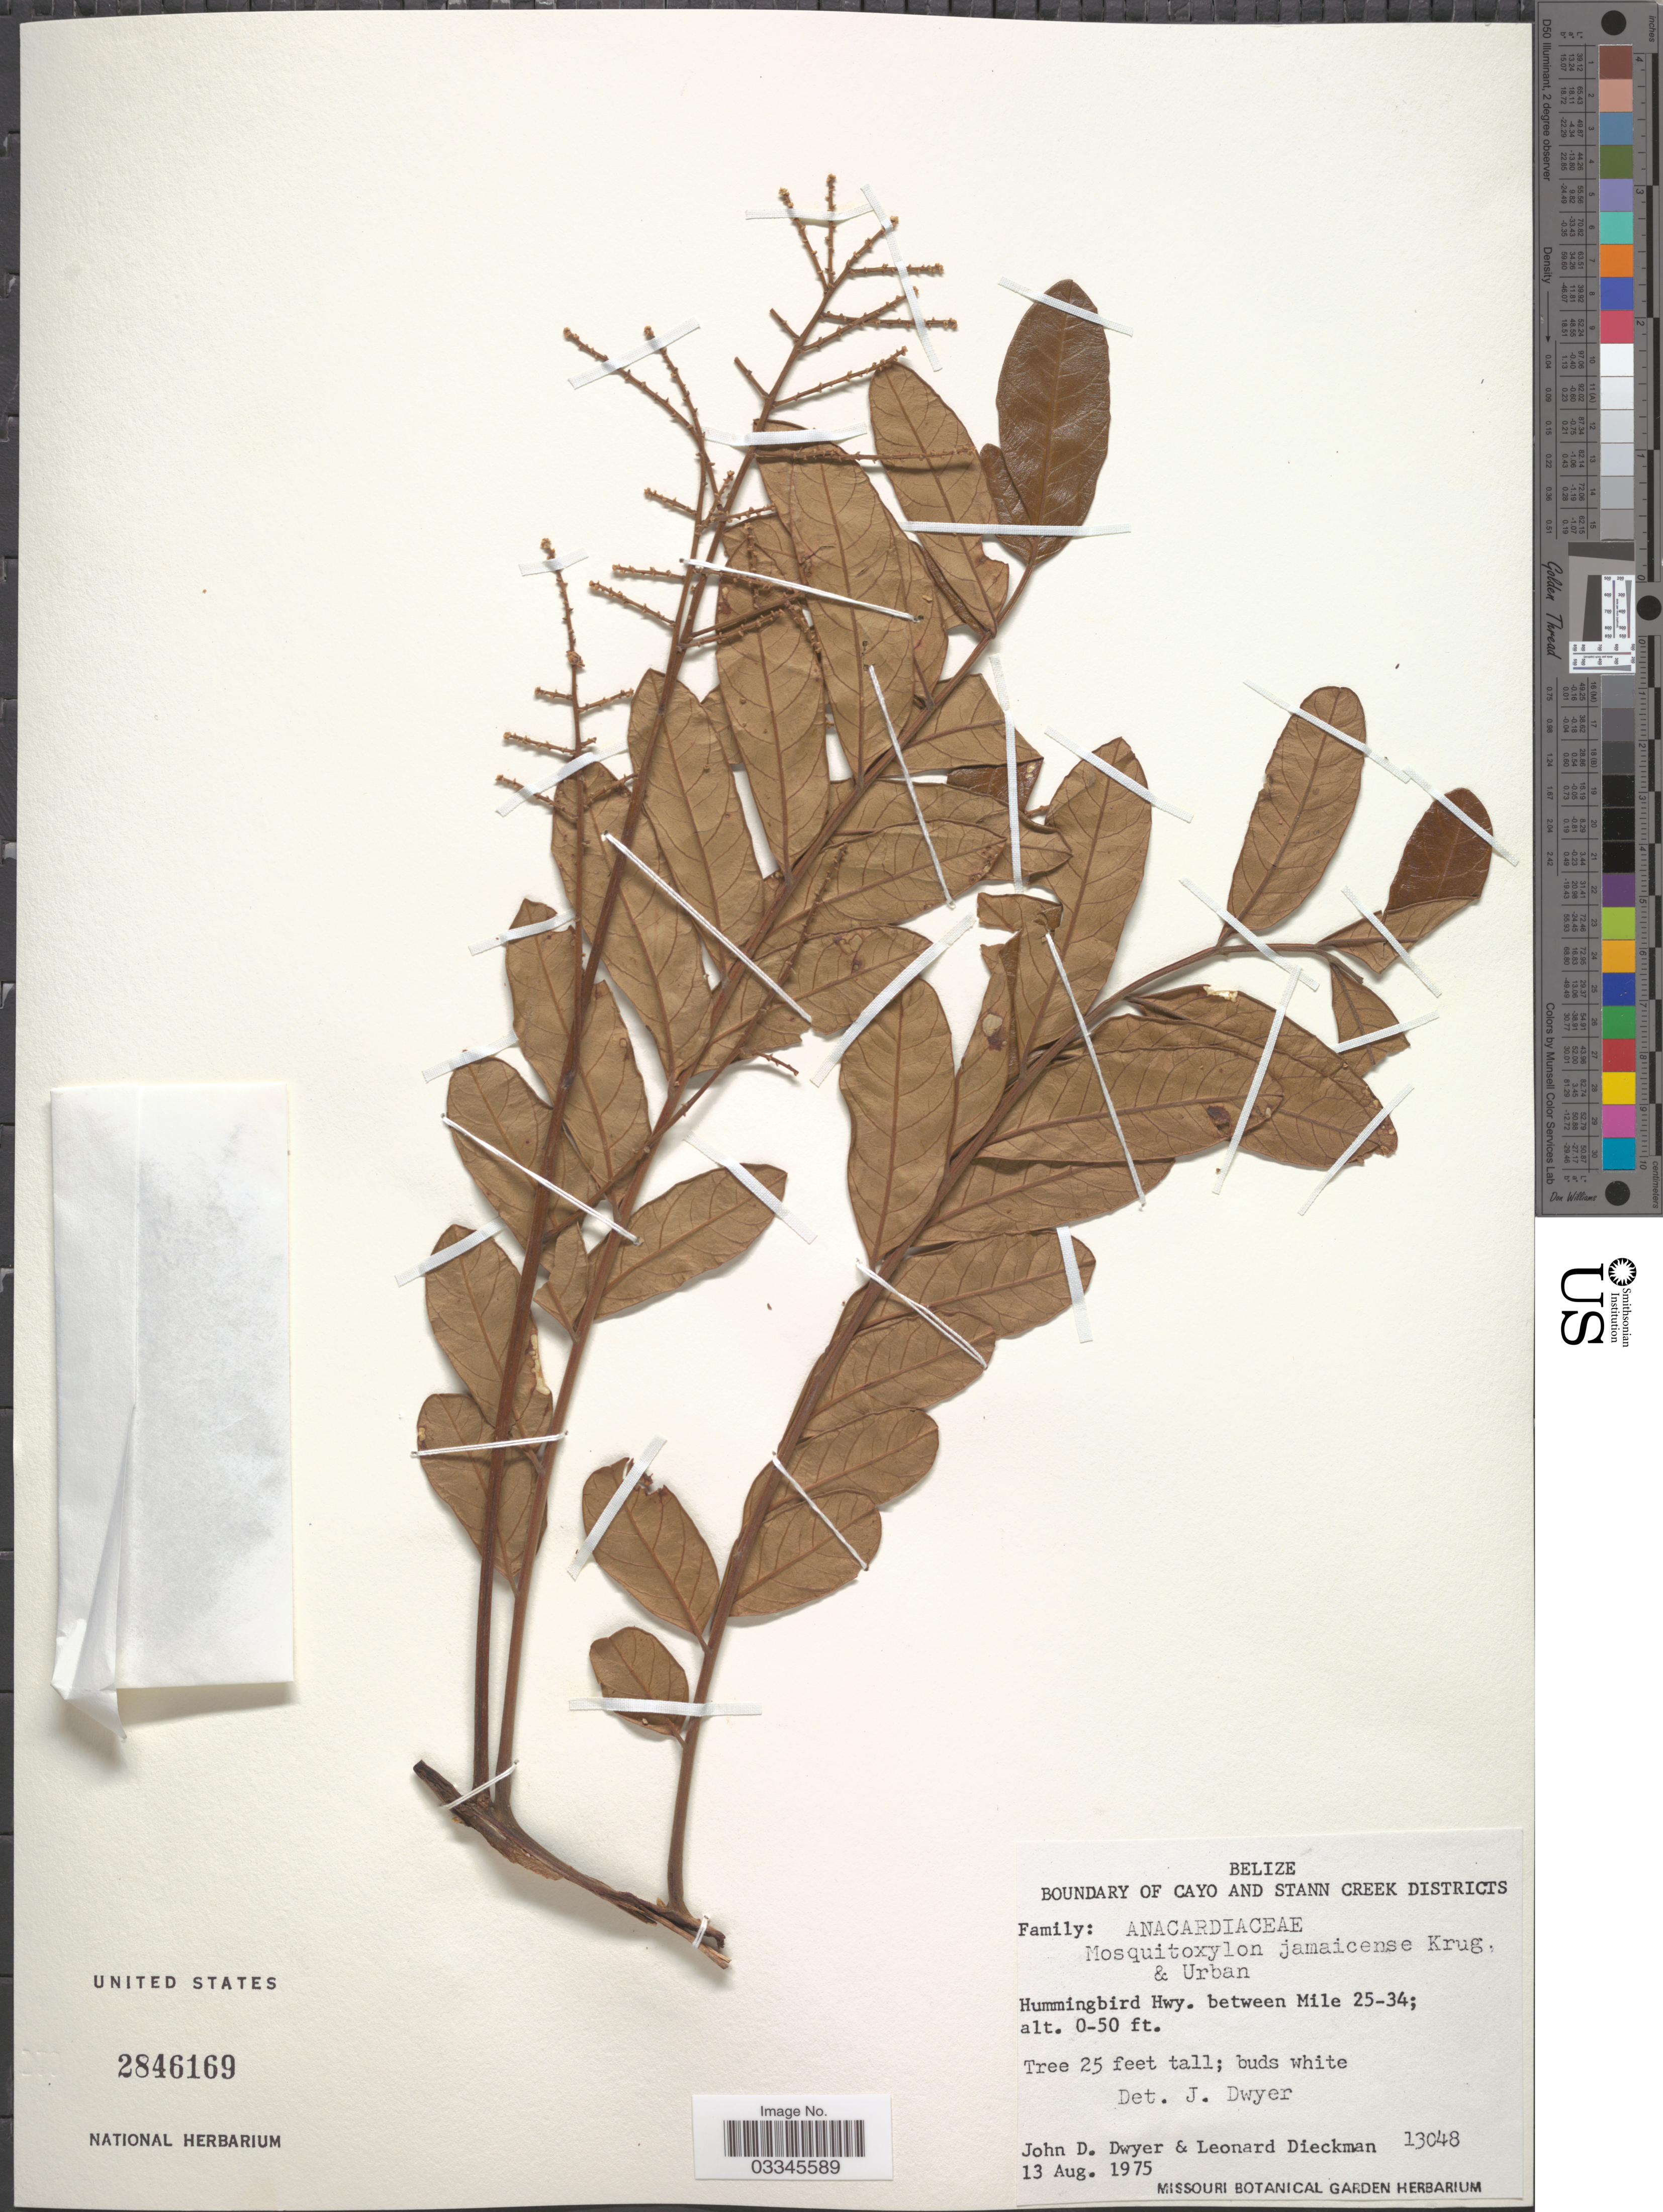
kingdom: Plantae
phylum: Tracheophyta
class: Magnoliopsida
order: Sapindales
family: Anacardiaceae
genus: Mosquitoxylum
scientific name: Mosquitoxylum jamaicense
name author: Krug & Urb.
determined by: Mitchell, J. D.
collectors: J. D. Dwyer & L. Dieckman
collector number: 13048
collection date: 1975-08-13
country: Belize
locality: Boundary of Cayo and Stann Creek District. Hummingbird Hwy, between Mile 25-34.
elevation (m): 0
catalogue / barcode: US 2846169